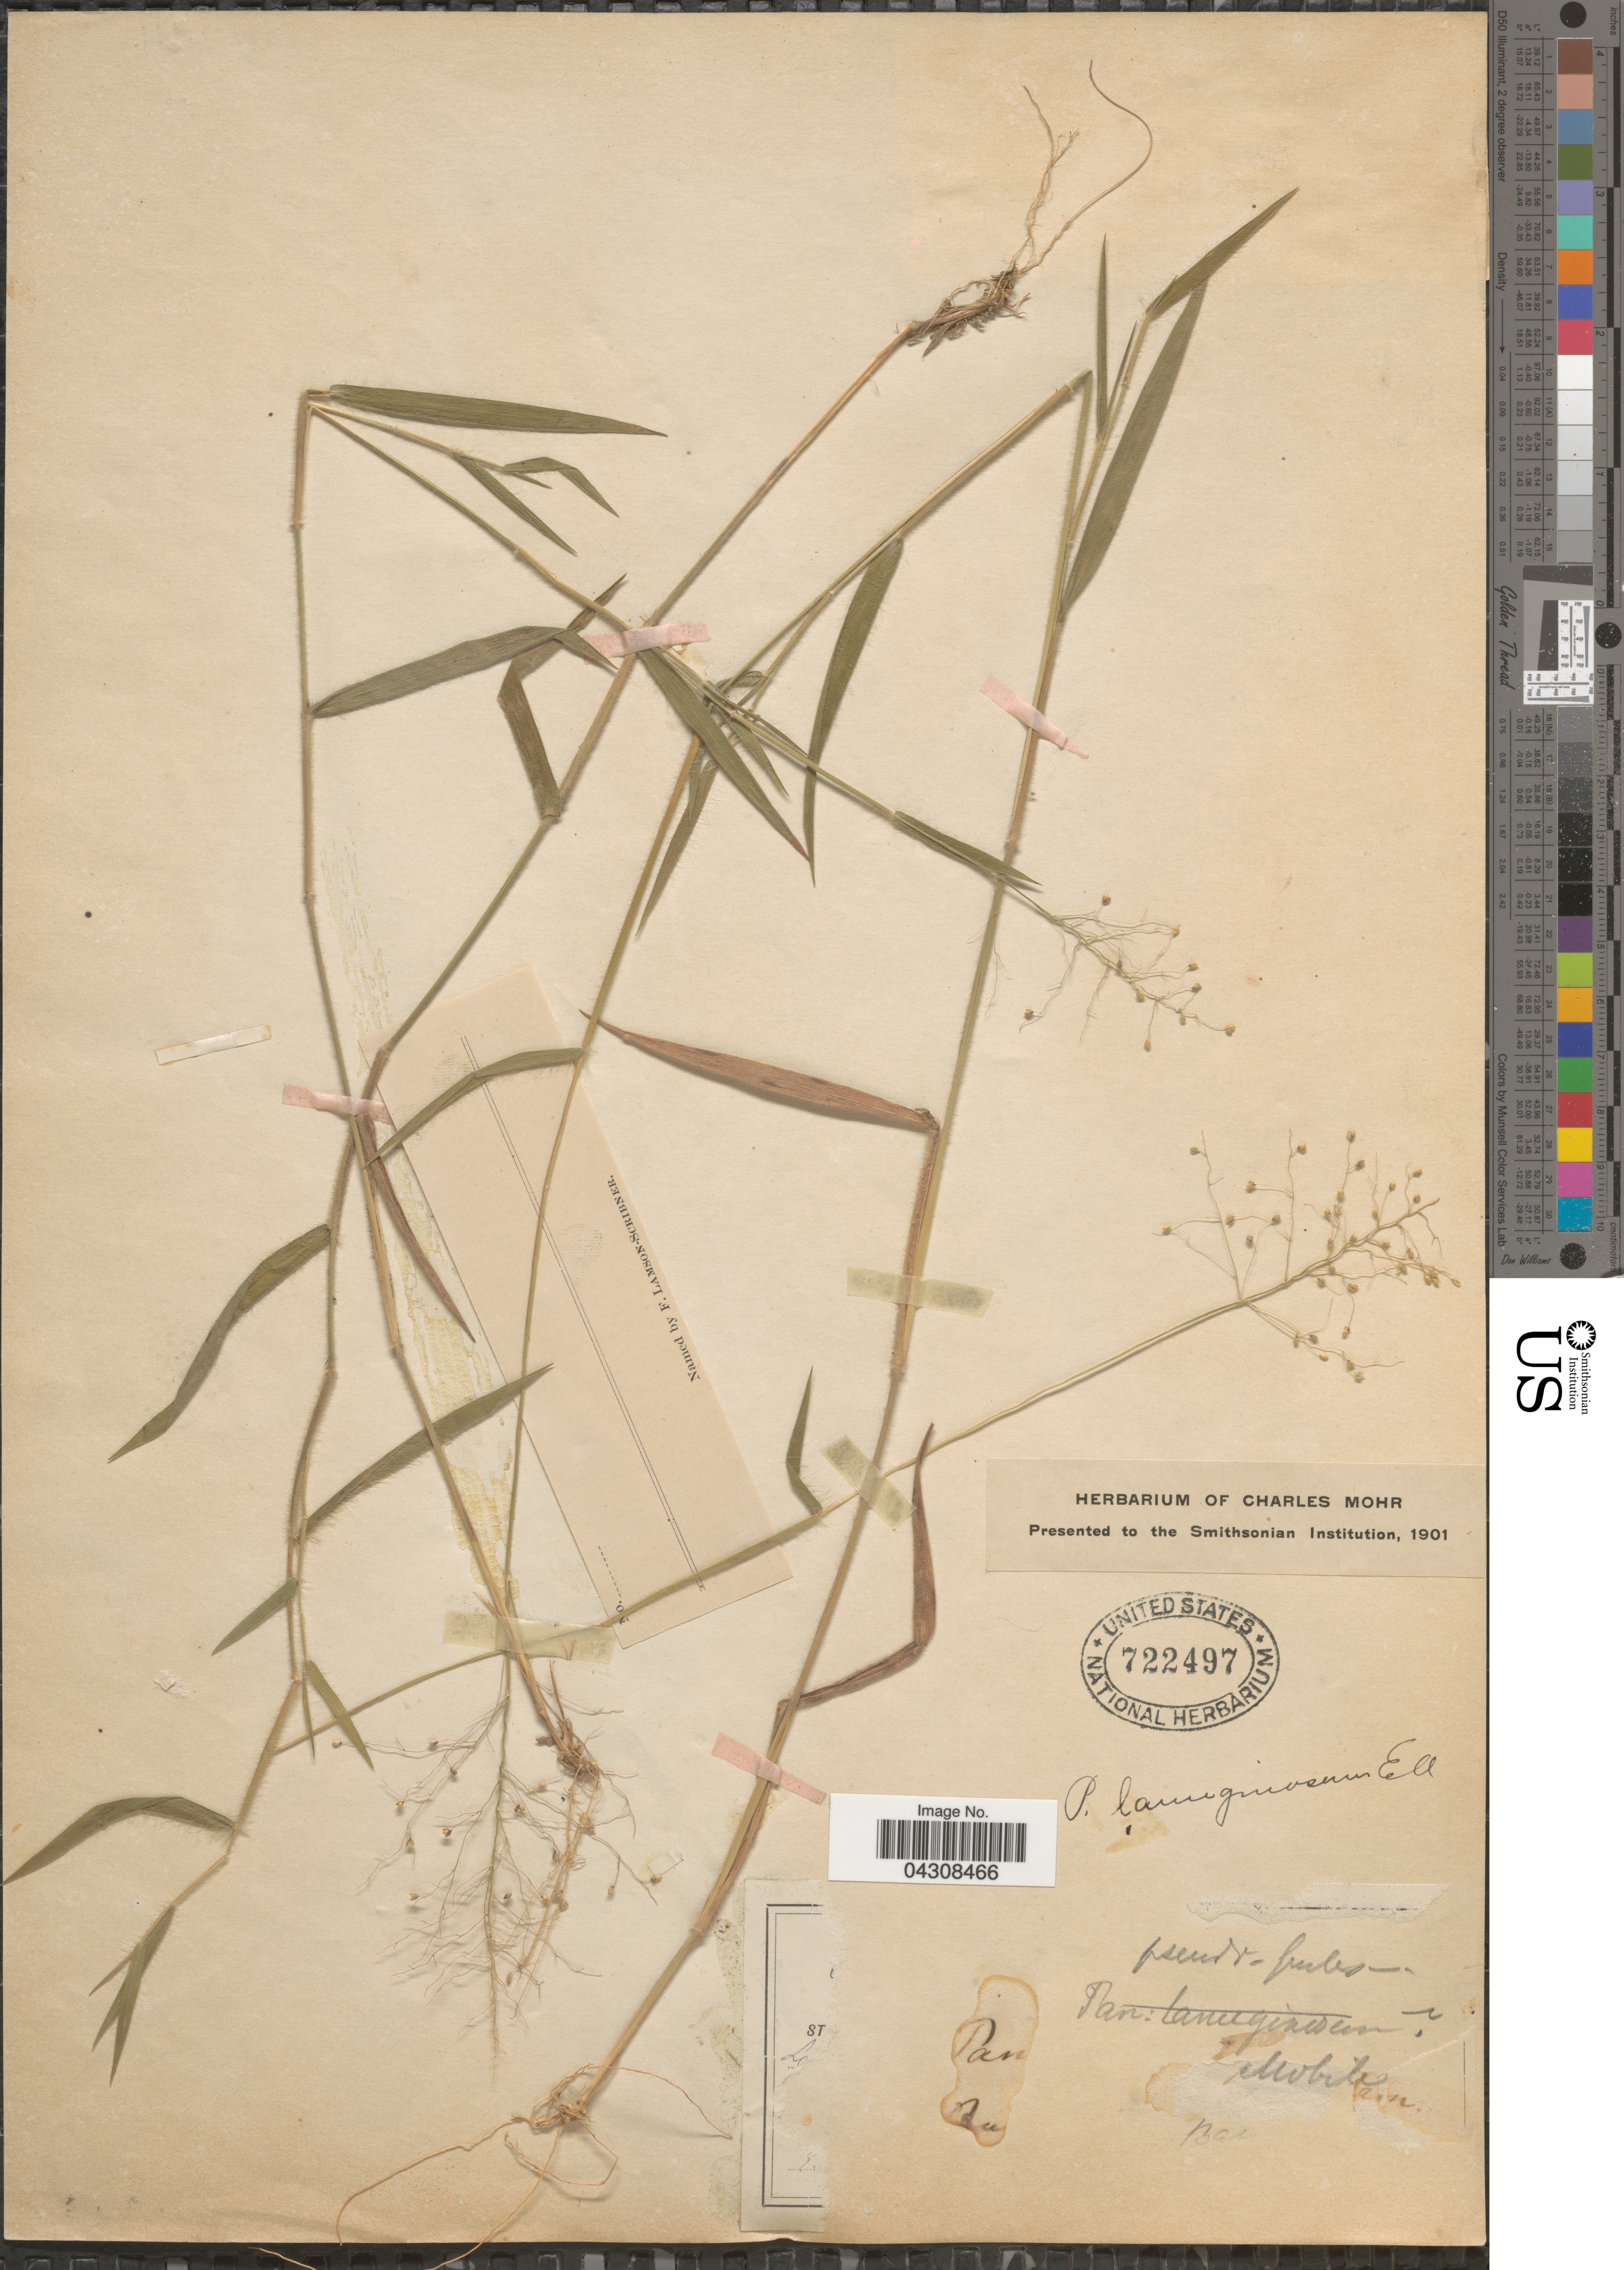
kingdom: Plantae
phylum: Tracheophyta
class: Liliopsida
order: Poales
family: Poaceae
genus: Dichanthelium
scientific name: Dichanthelium acuminatum var. acuminatum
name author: (Sw.) Gould & C.A. Clark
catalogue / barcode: US 722497